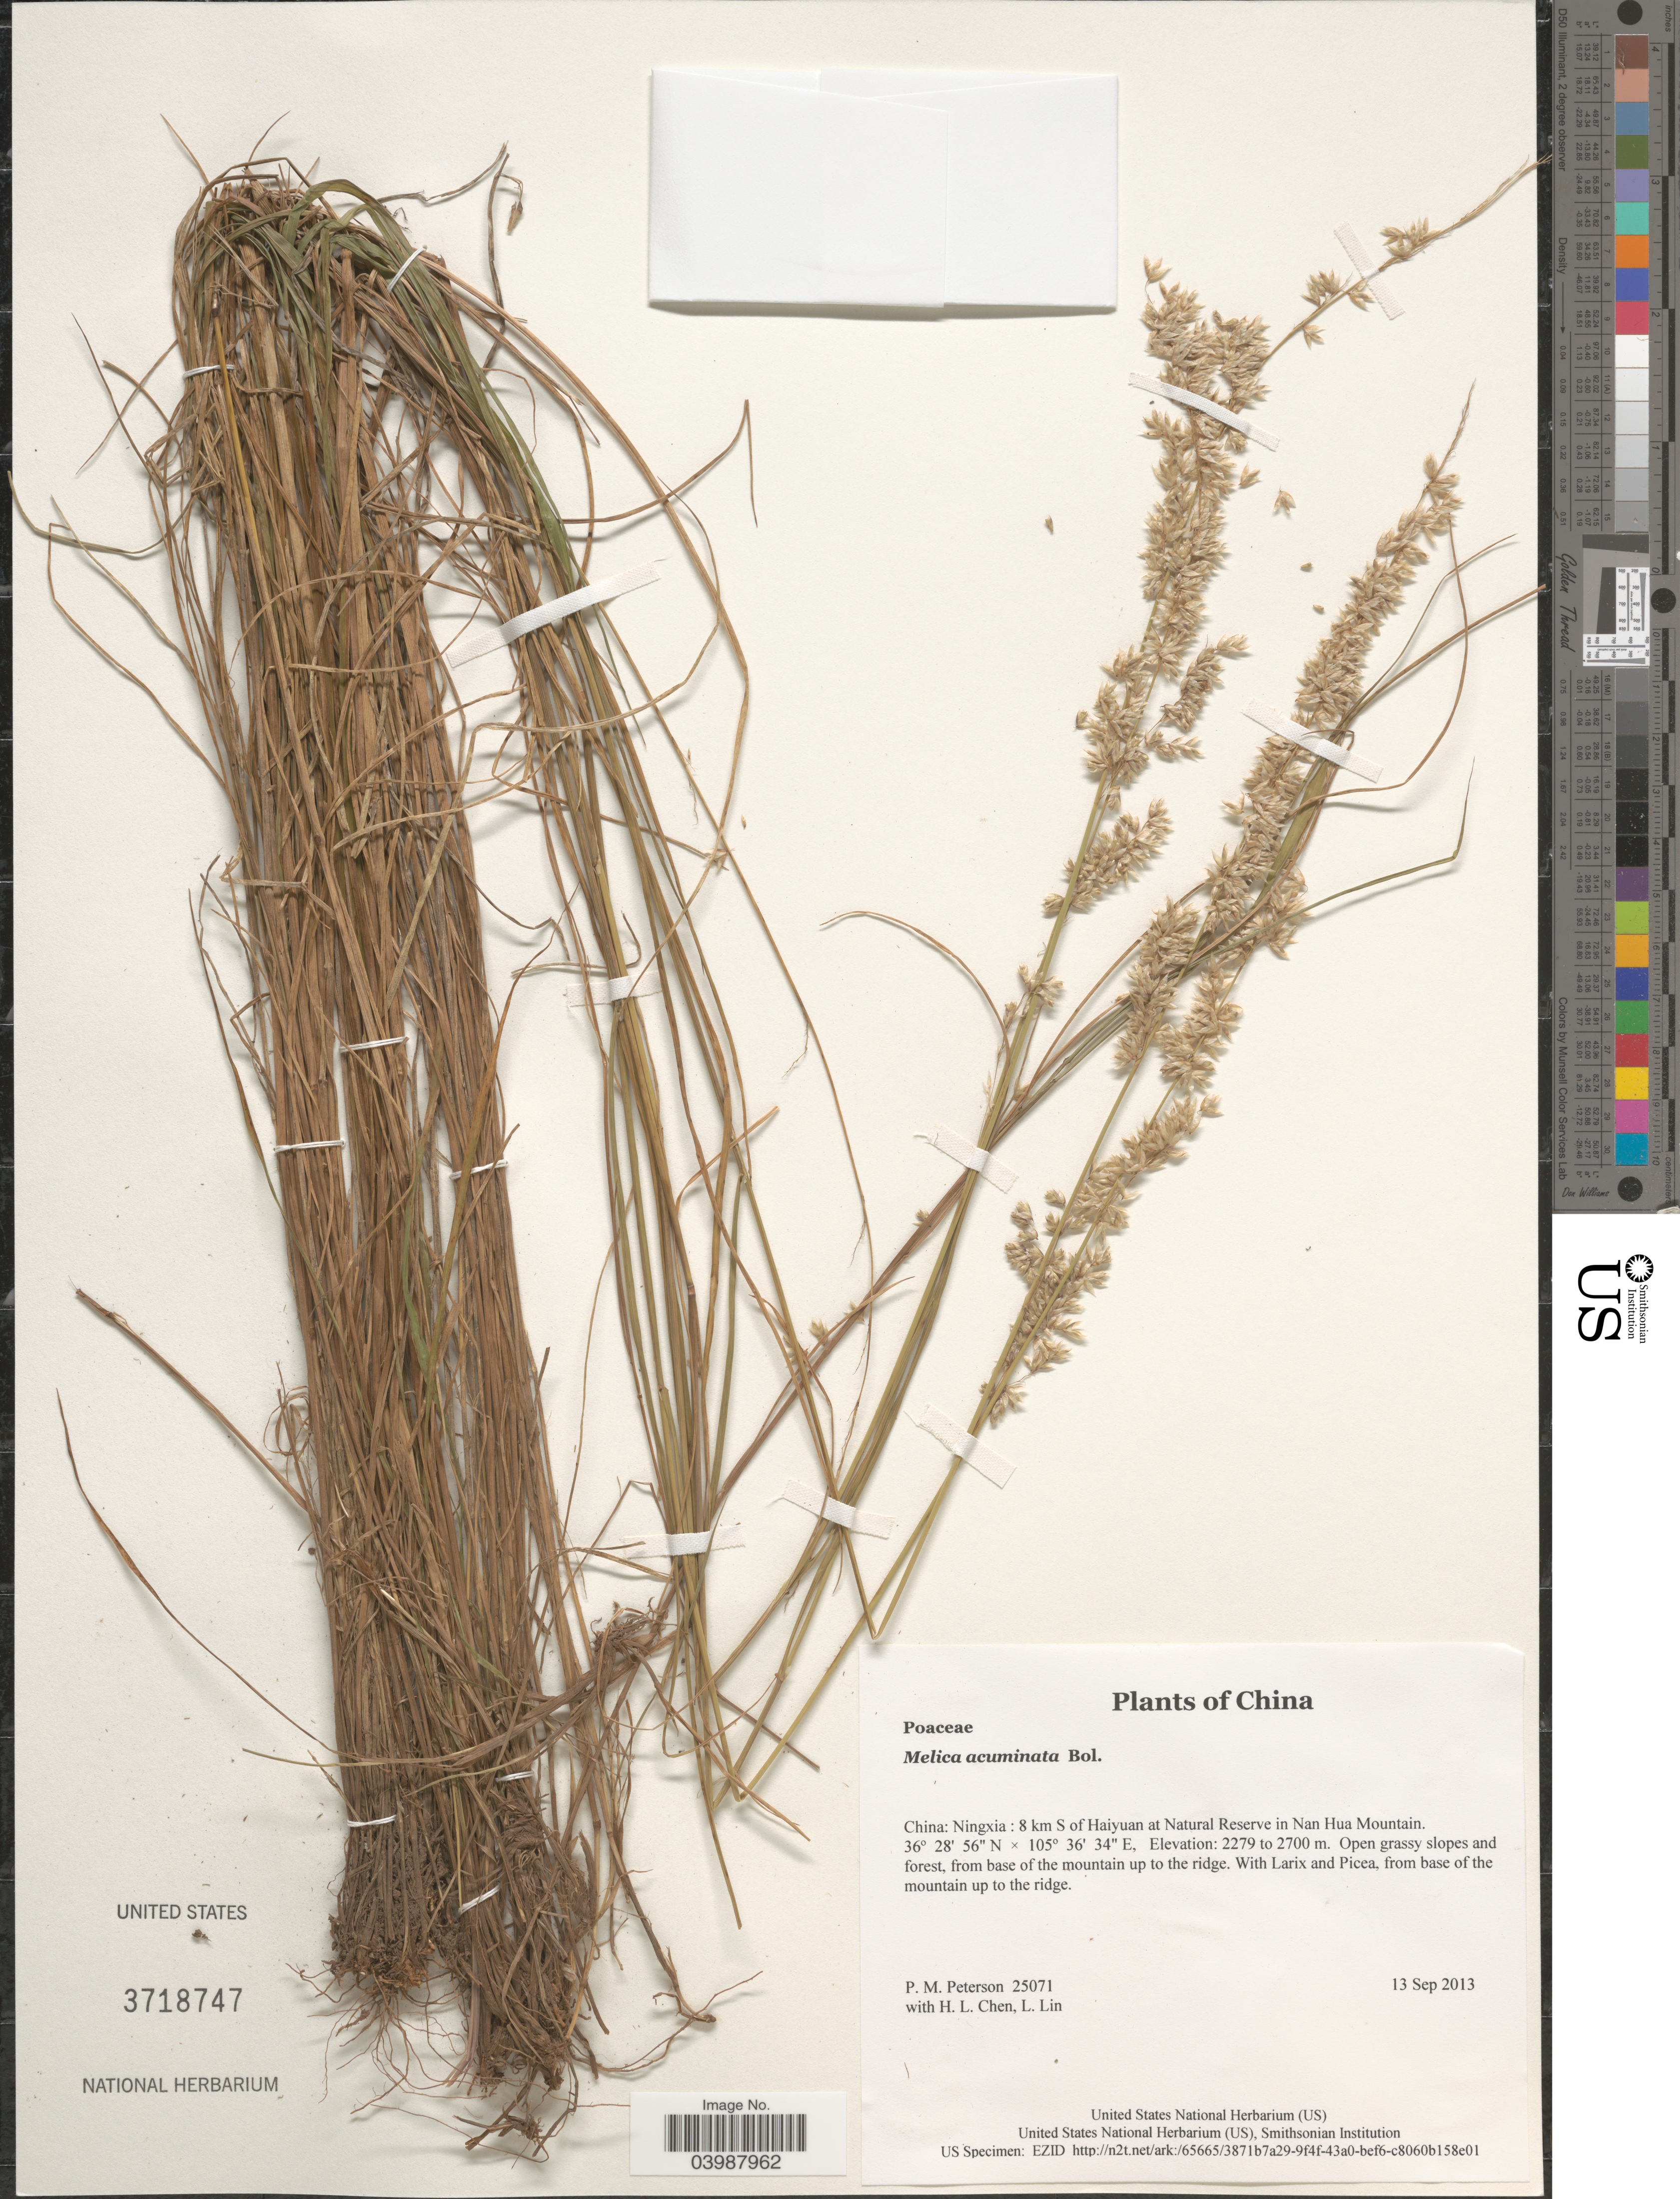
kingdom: Plantae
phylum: Tracheophyta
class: Liliopsida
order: Poales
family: Poaceae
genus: Melica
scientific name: Melica acuminata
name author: Bol.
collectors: P. M. Peterson, H. L. Chen & L. Lin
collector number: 25071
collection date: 2013-09-13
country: China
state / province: Ningxia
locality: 8 km S of Haiyuan at Natural Reserve in Han Hua Mountain.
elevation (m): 2279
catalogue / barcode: US 3718747